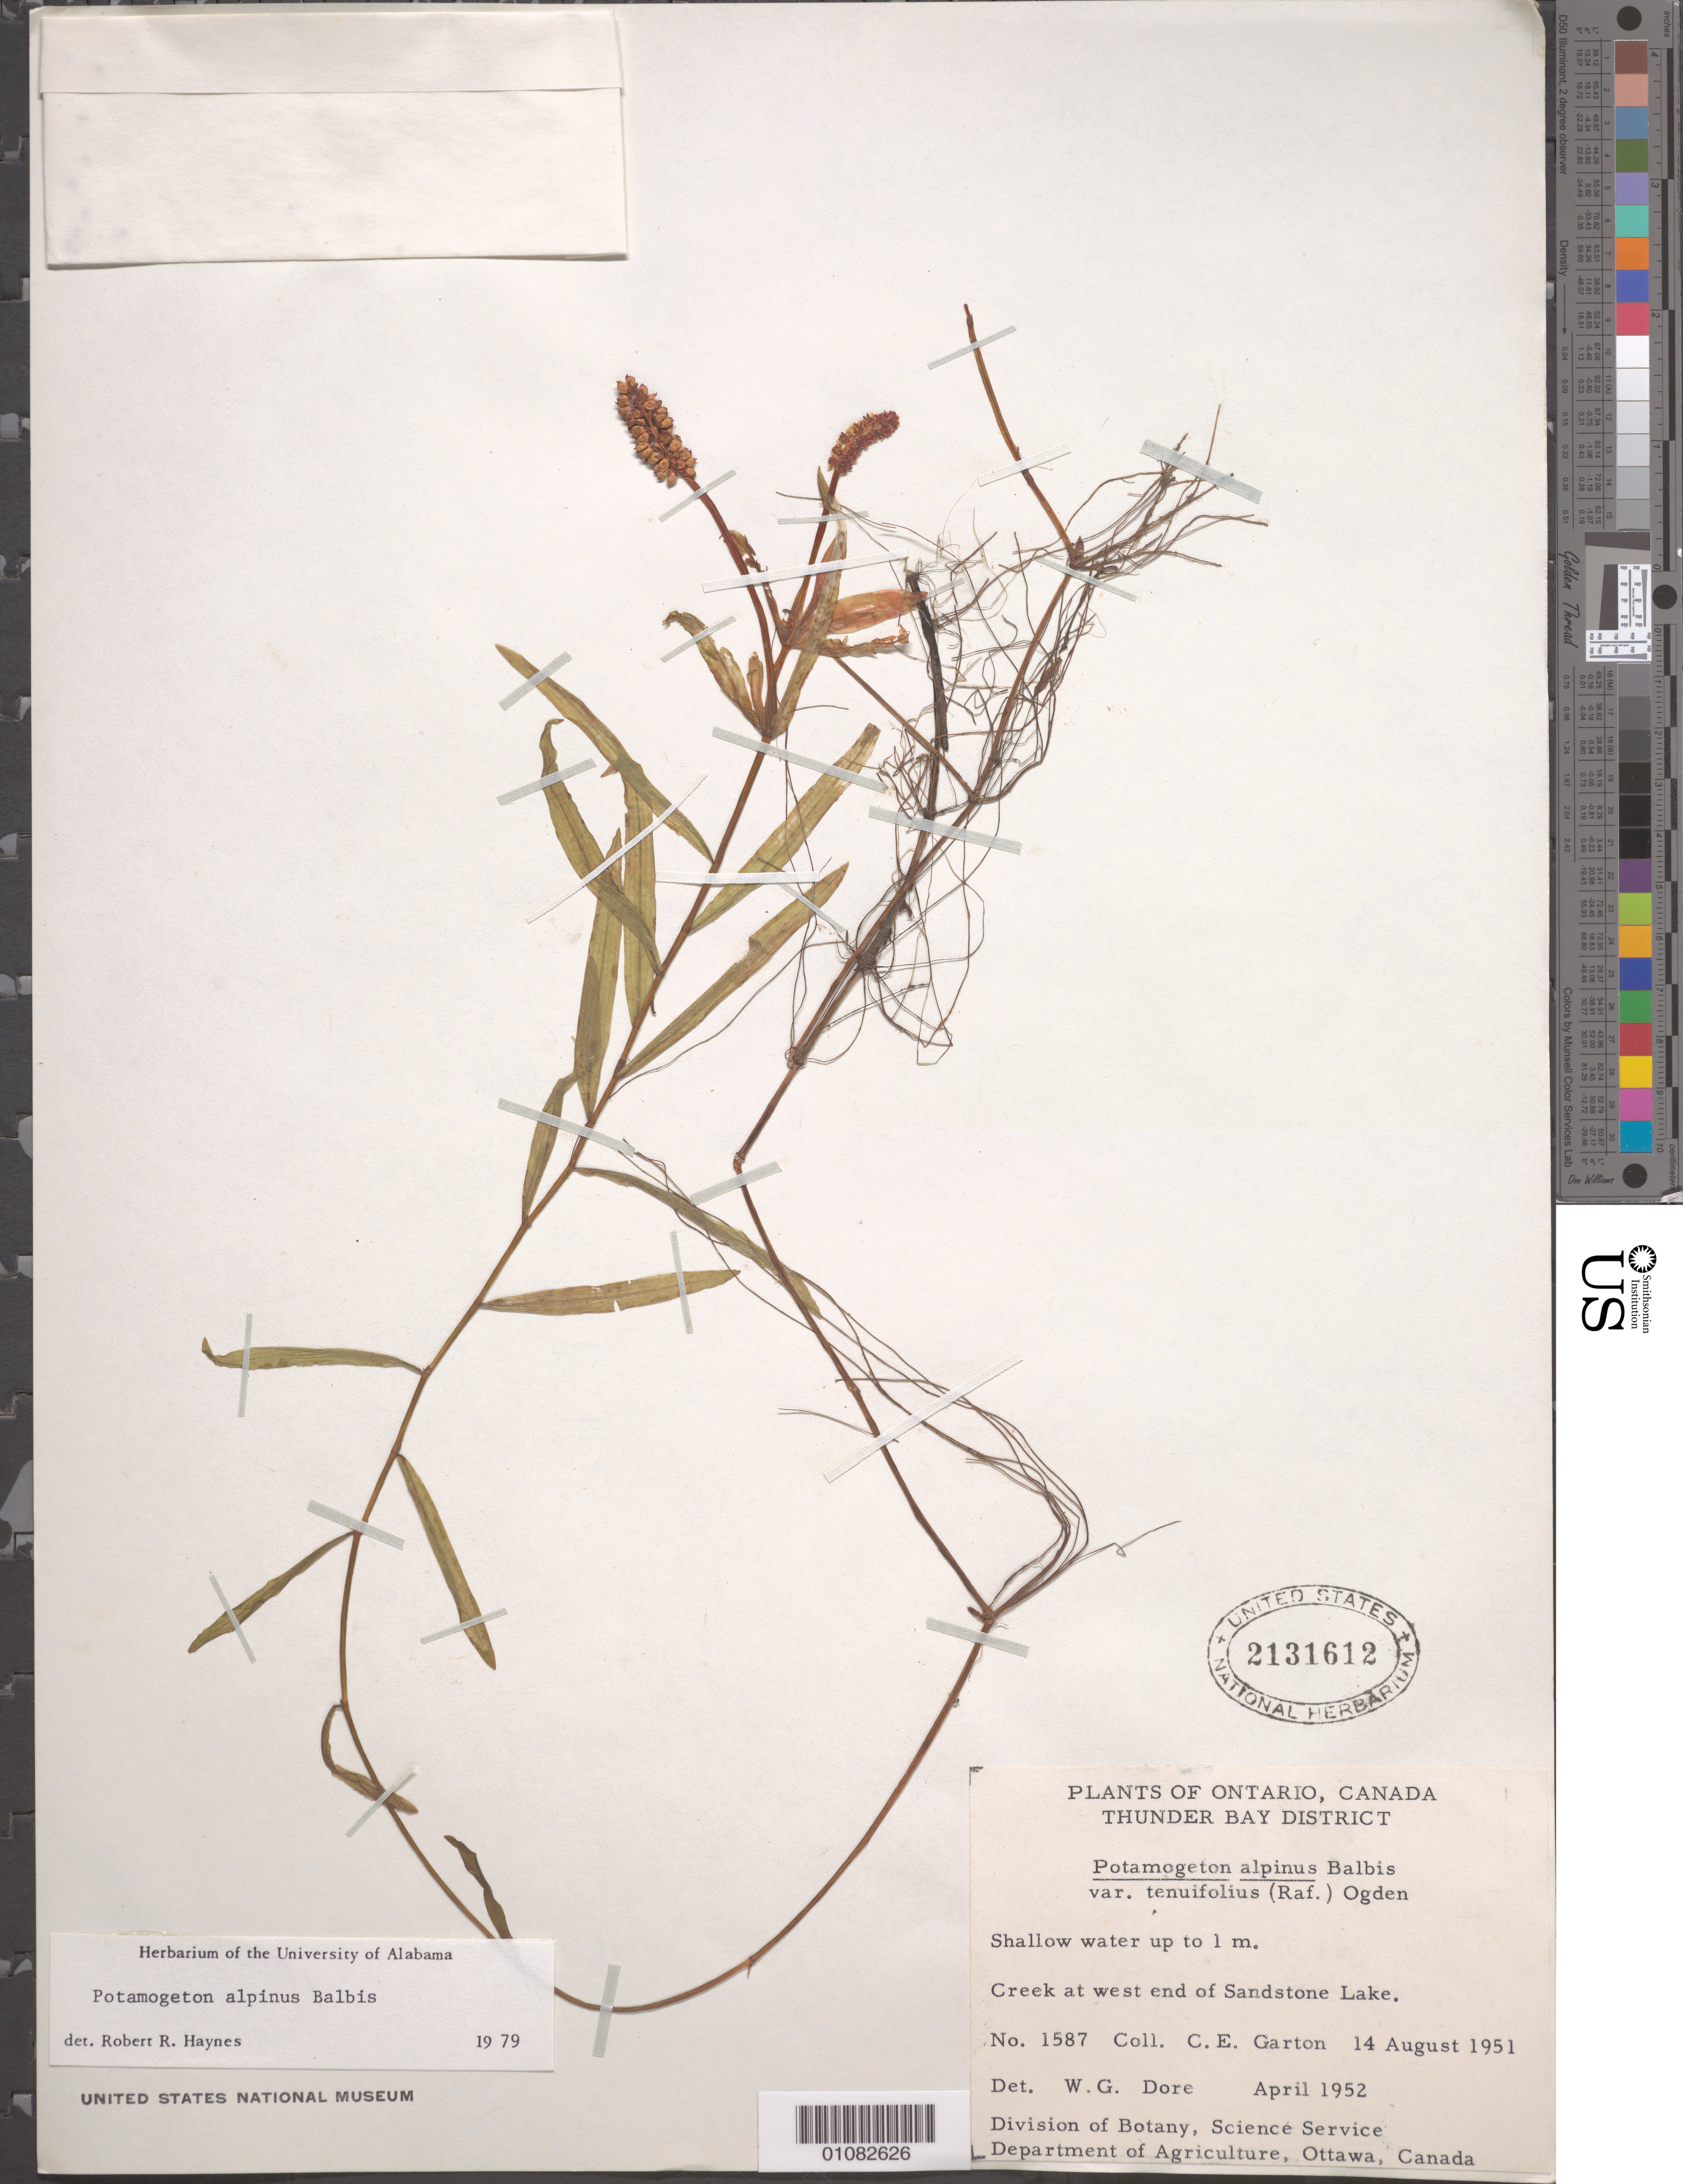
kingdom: Plantae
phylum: Tracheophyta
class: Liliopsida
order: Alismatales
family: Potamogetonaceae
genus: Potamogeton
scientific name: Potamogeton alpinus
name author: Balb.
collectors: C. E. Garton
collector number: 1587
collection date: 1951-08-14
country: Canada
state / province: Ontario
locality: creek at W end of Sandstone Lake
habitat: Shallow water up to 1 m.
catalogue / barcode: US 2131612